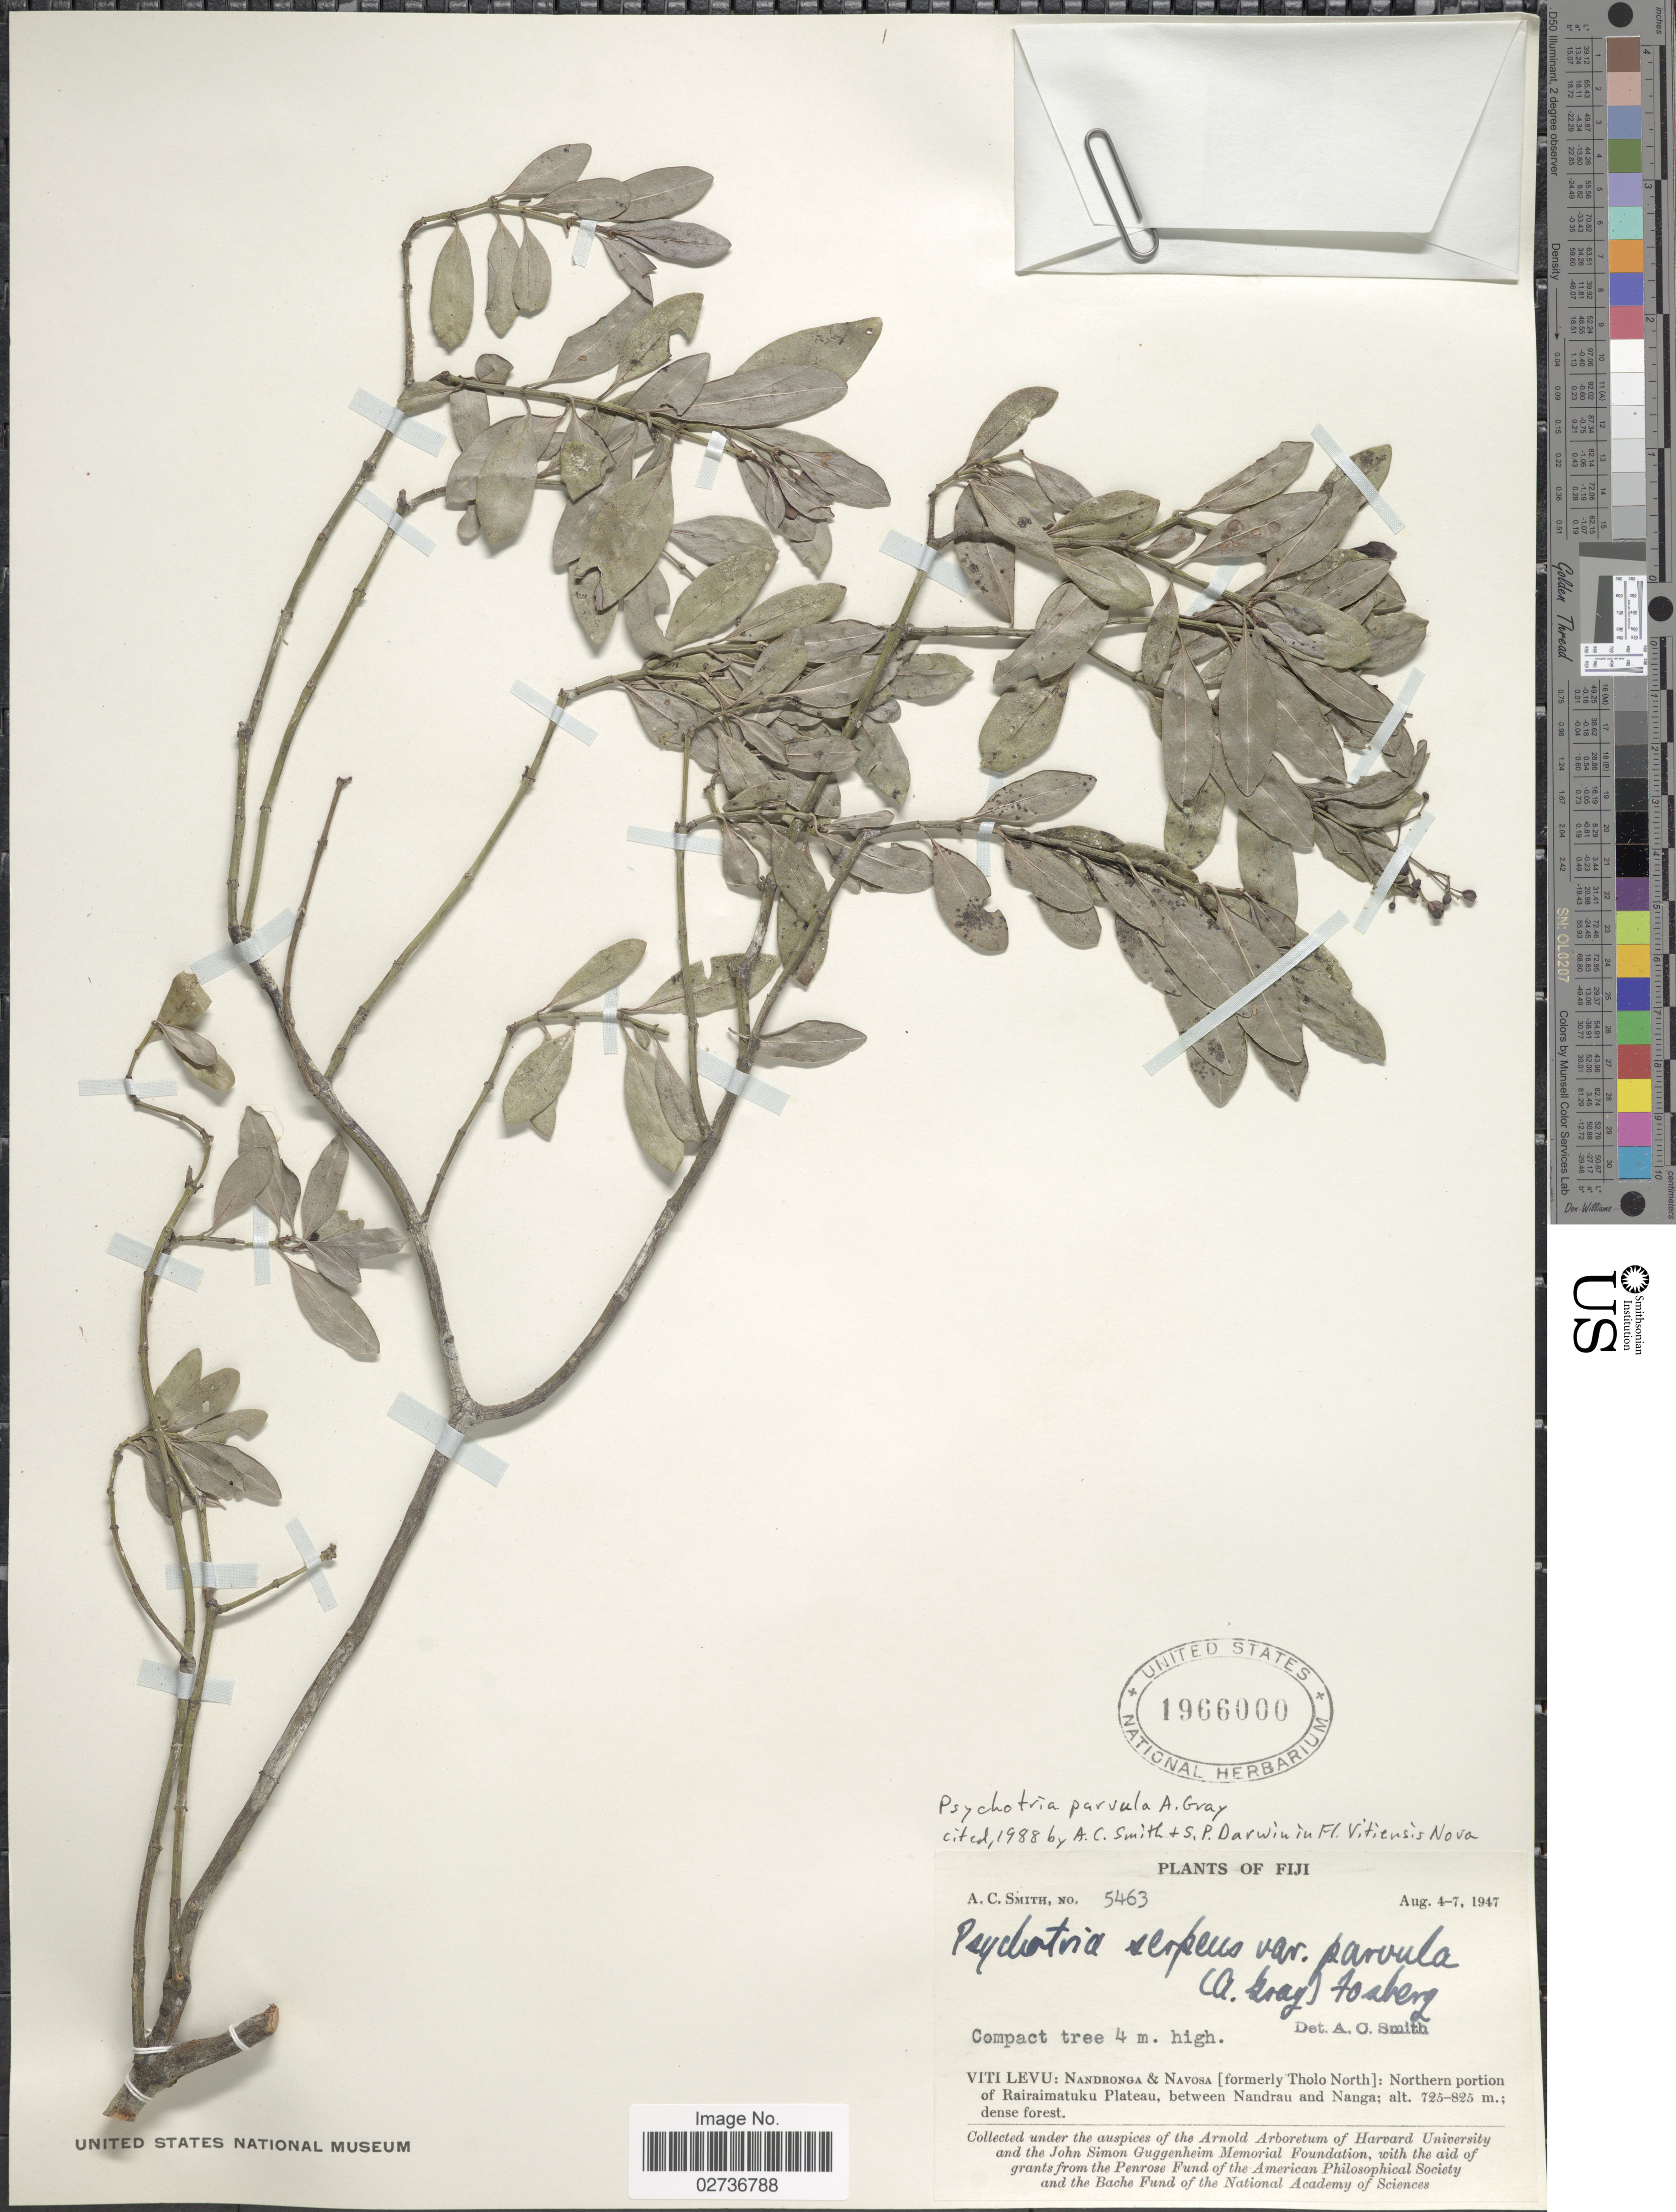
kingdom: Plantae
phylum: Tracheophyta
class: Magnoliopsida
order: Gentianales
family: Rubiaceae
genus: Psychotria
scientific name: Psychotria parvula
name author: A. Gray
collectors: A. C. Smith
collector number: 5463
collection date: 1947-08-04/1947-08-07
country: Fiji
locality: Viti Levu: Nandronga & Navosa [formerly Tholo North]: Northern portion of Rairaimatuku Plateau, between Nandrau and Nanga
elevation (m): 725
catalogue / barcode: US 1966000